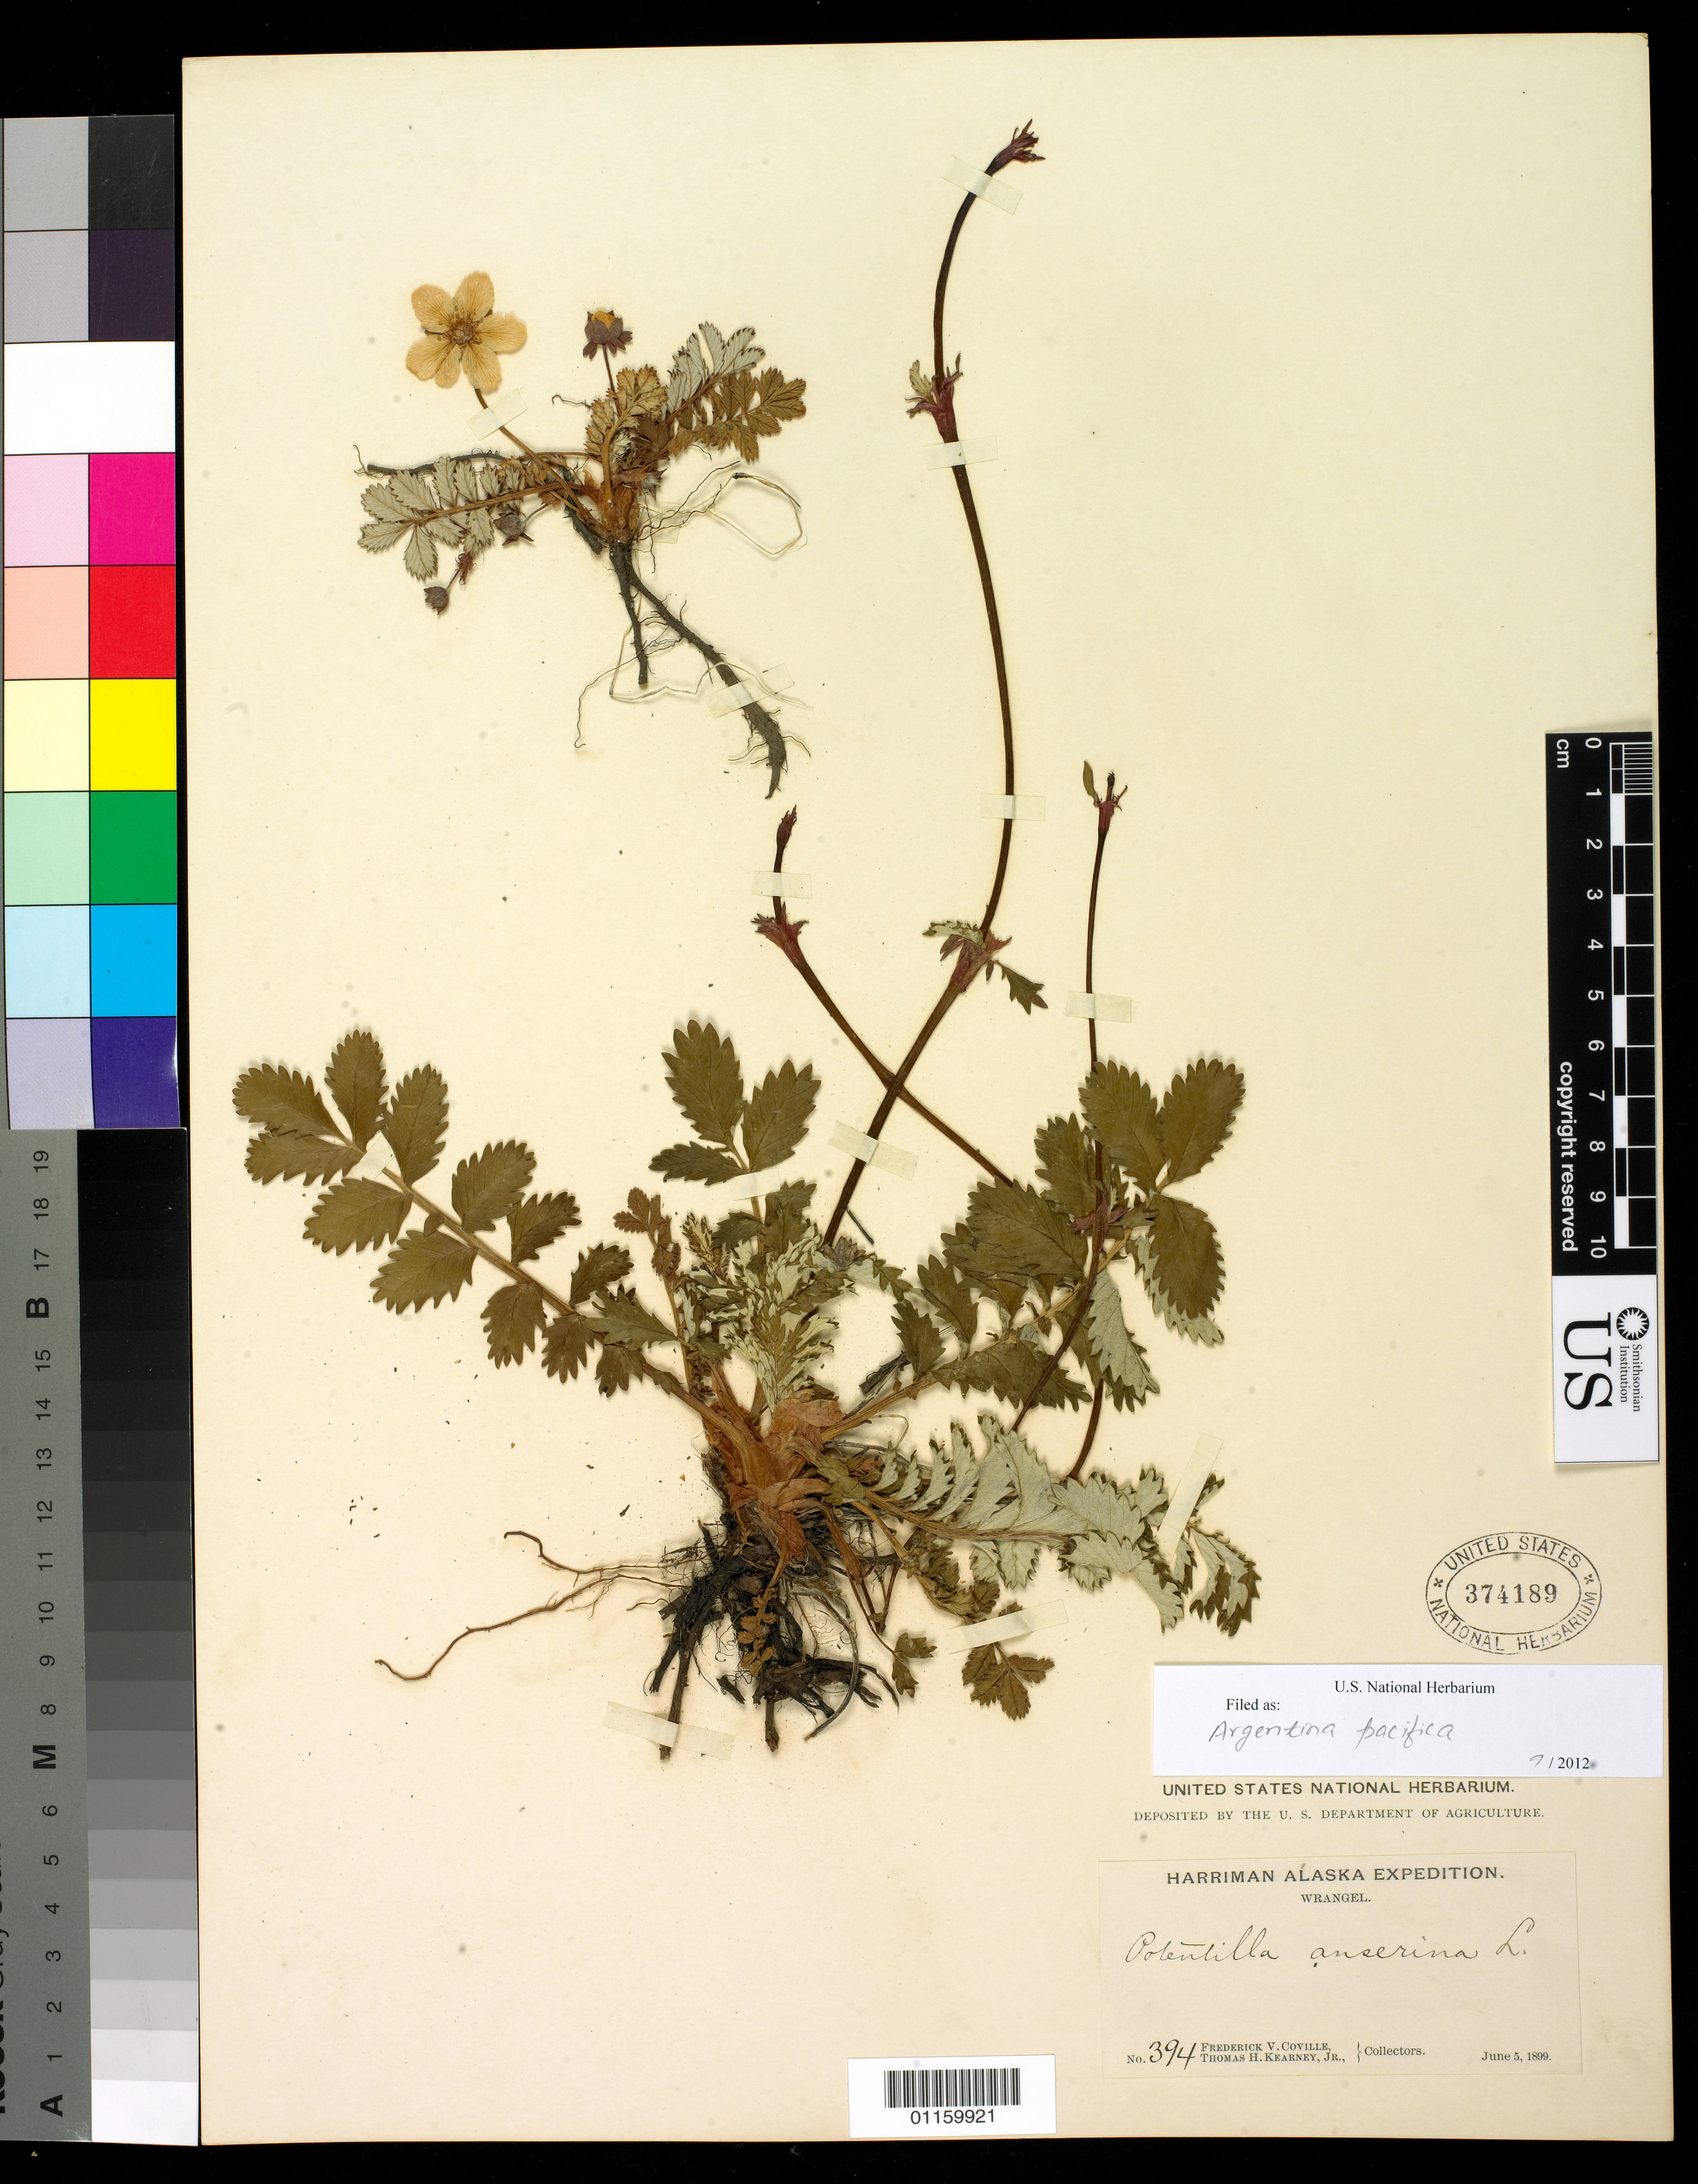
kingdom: Plantae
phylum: Tracheophyta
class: Magnoliopsida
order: Rosales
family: Rosaceae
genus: Argentina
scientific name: Argentina pacifica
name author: (Howell) Rydb.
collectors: F. V. Coville & T. H. Kearney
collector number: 394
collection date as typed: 05 Jun 1899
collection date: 1899-06-05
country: United States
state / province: Alaska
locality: Wrangell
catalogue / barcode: US 374189